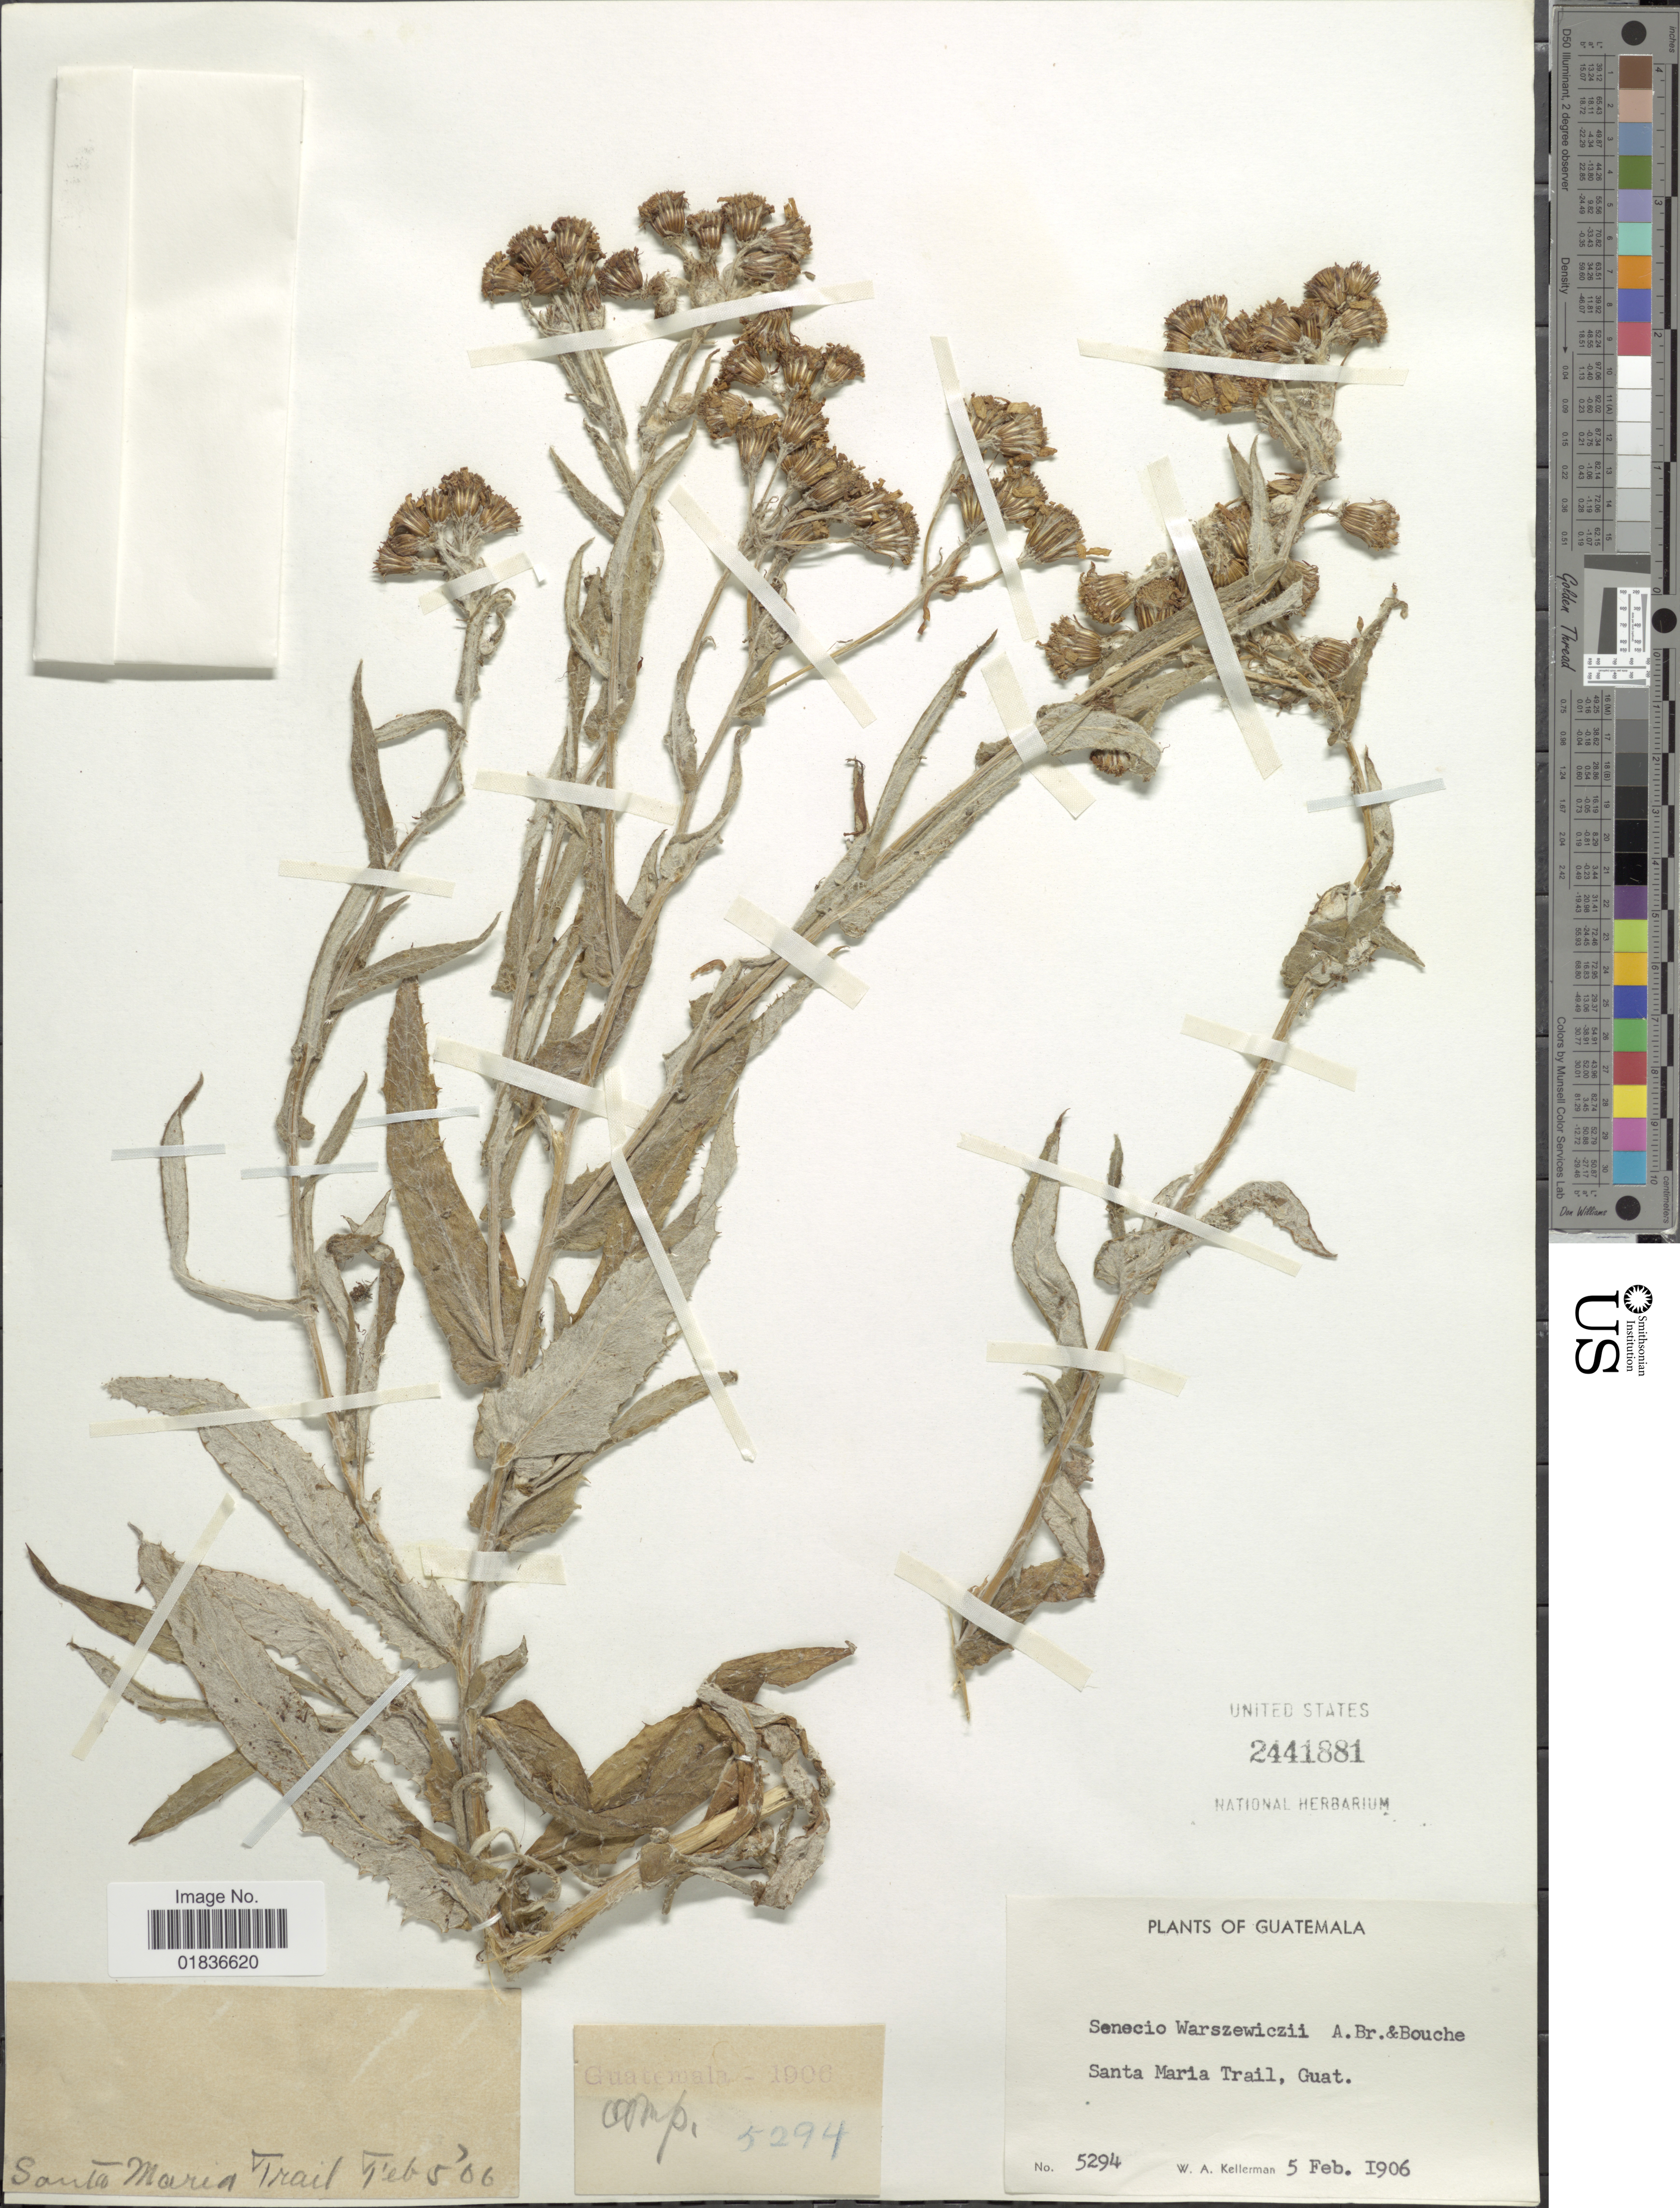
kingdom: Plantae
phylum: Tracheophyta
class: Magnoliopsida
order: Asterales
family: Asteraceae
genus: Senecio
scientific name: Senecio warszewiczii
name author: A. Braun & Bouché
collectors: W. Kellerman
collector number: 5294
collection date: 1906-02-05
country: Guatemala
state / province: Guatemala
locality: Santa Maria Trail, Guat.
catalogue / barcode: US 2441881